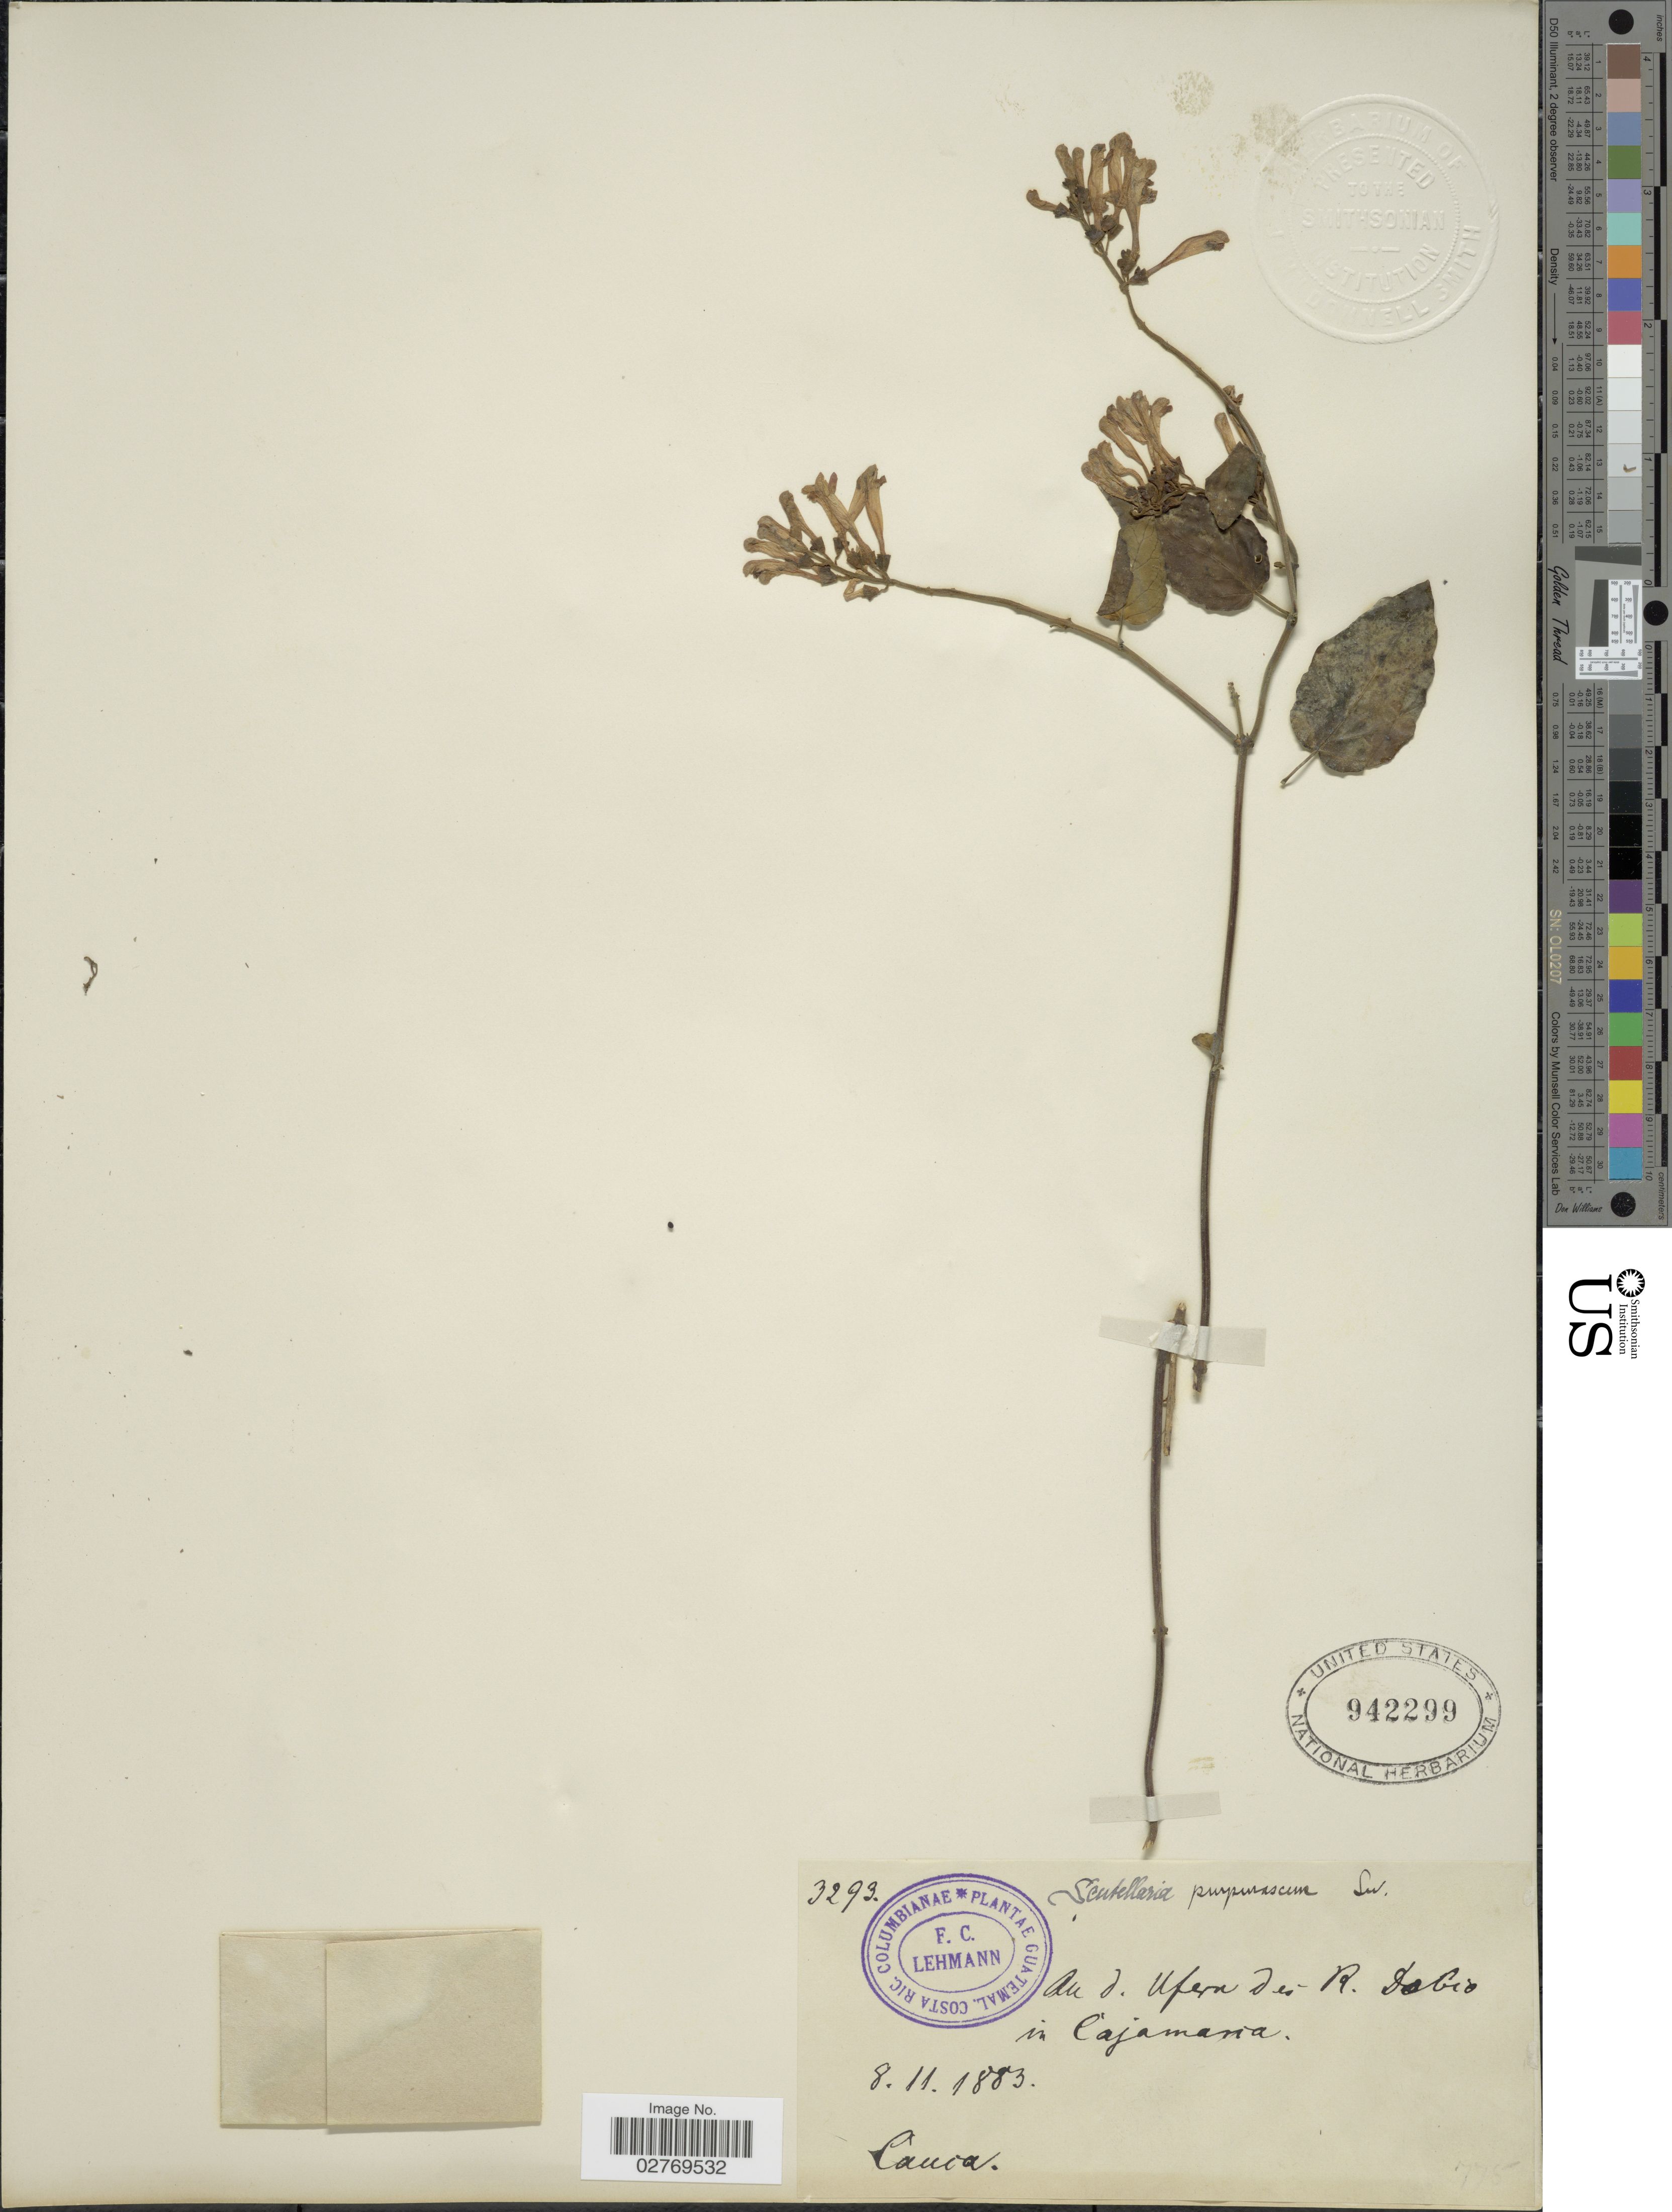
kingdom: Plantae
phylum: Tracheophyta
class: Magnoliopsida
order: Lamiales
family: Lamiaceae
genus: Scutellaria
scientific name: Scutellaria purpurascens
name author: Sw.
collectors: F. C. Lehmann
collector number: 3293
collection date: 1883-11-08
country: Colombia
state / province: Cauca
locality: Au d. Ufera des R. Dabio in Cajamarca.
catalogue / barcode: US 942299